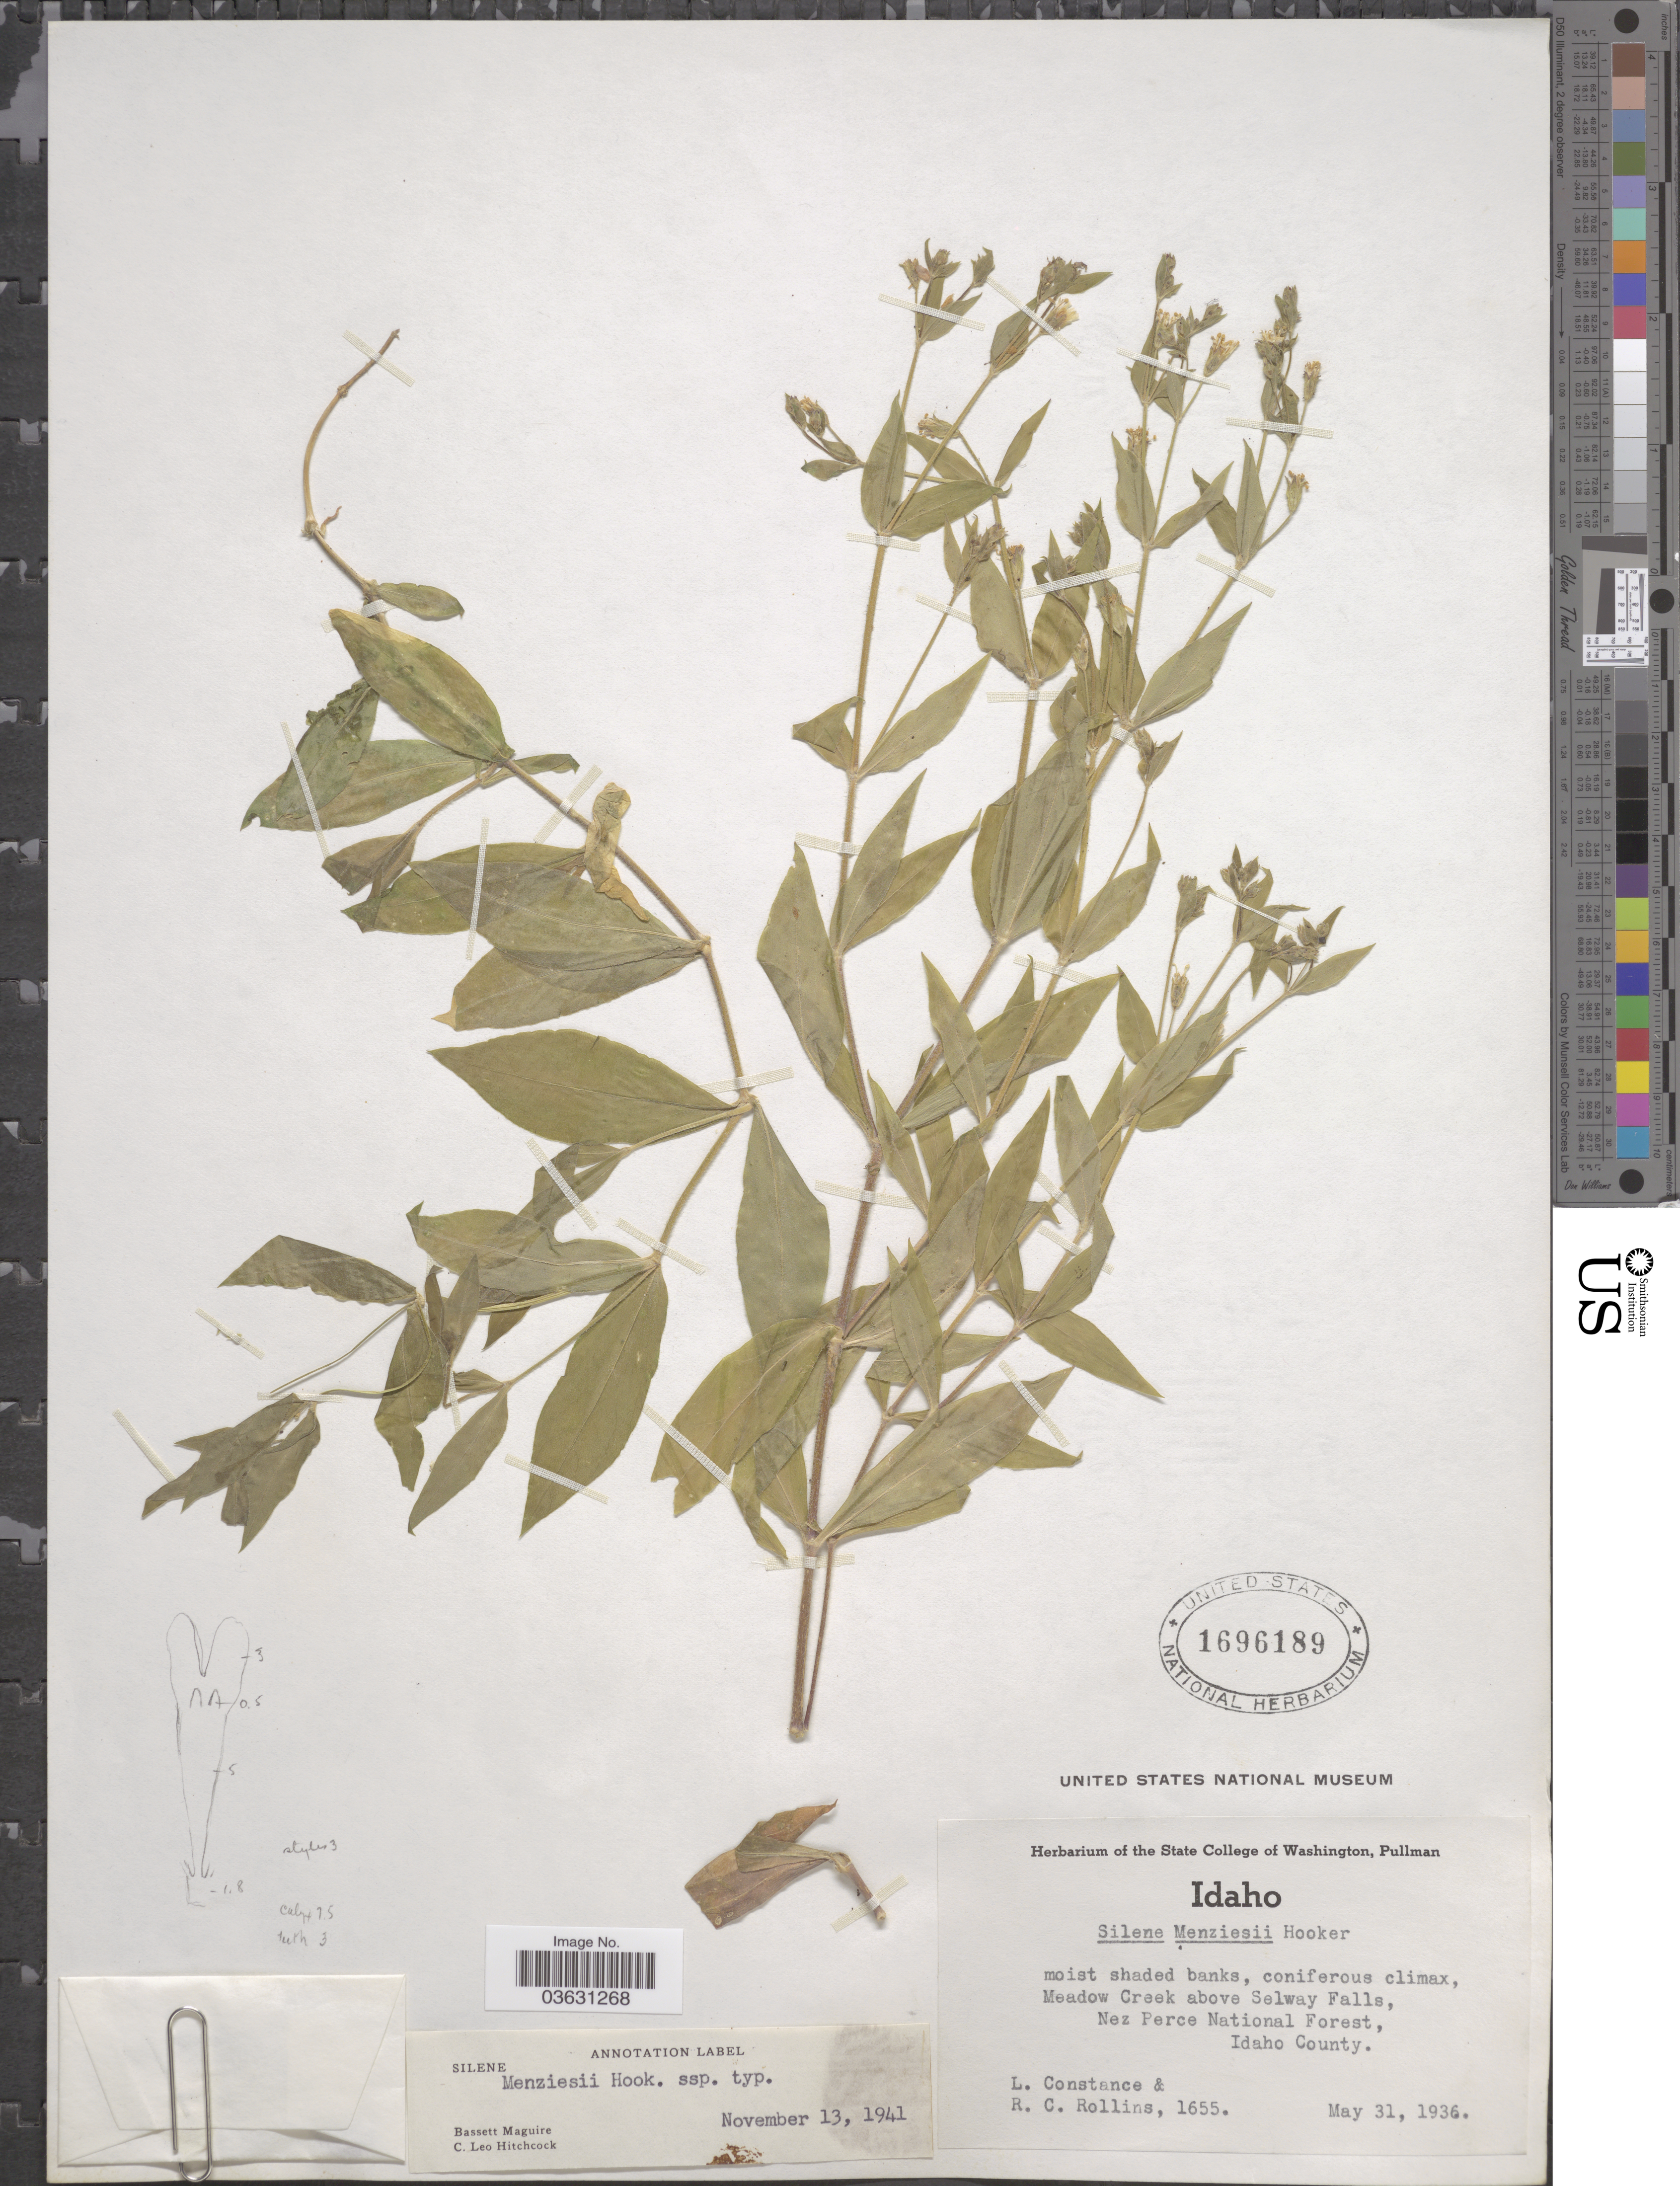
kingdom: Plantae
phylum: Tracheophyta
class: Magnoliopsida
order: Caryophyllales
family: Caryophyllaceae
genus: Silene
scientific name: Silene menziesii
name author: Hook.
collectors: L. Constance & R. C. Rollins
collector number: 1655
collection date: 1936-05-31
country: United States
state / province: Idaho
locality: Meadow Creek above Selway Falls, Nez Perce National Forest, Idaho County.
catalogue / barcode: US 1696189